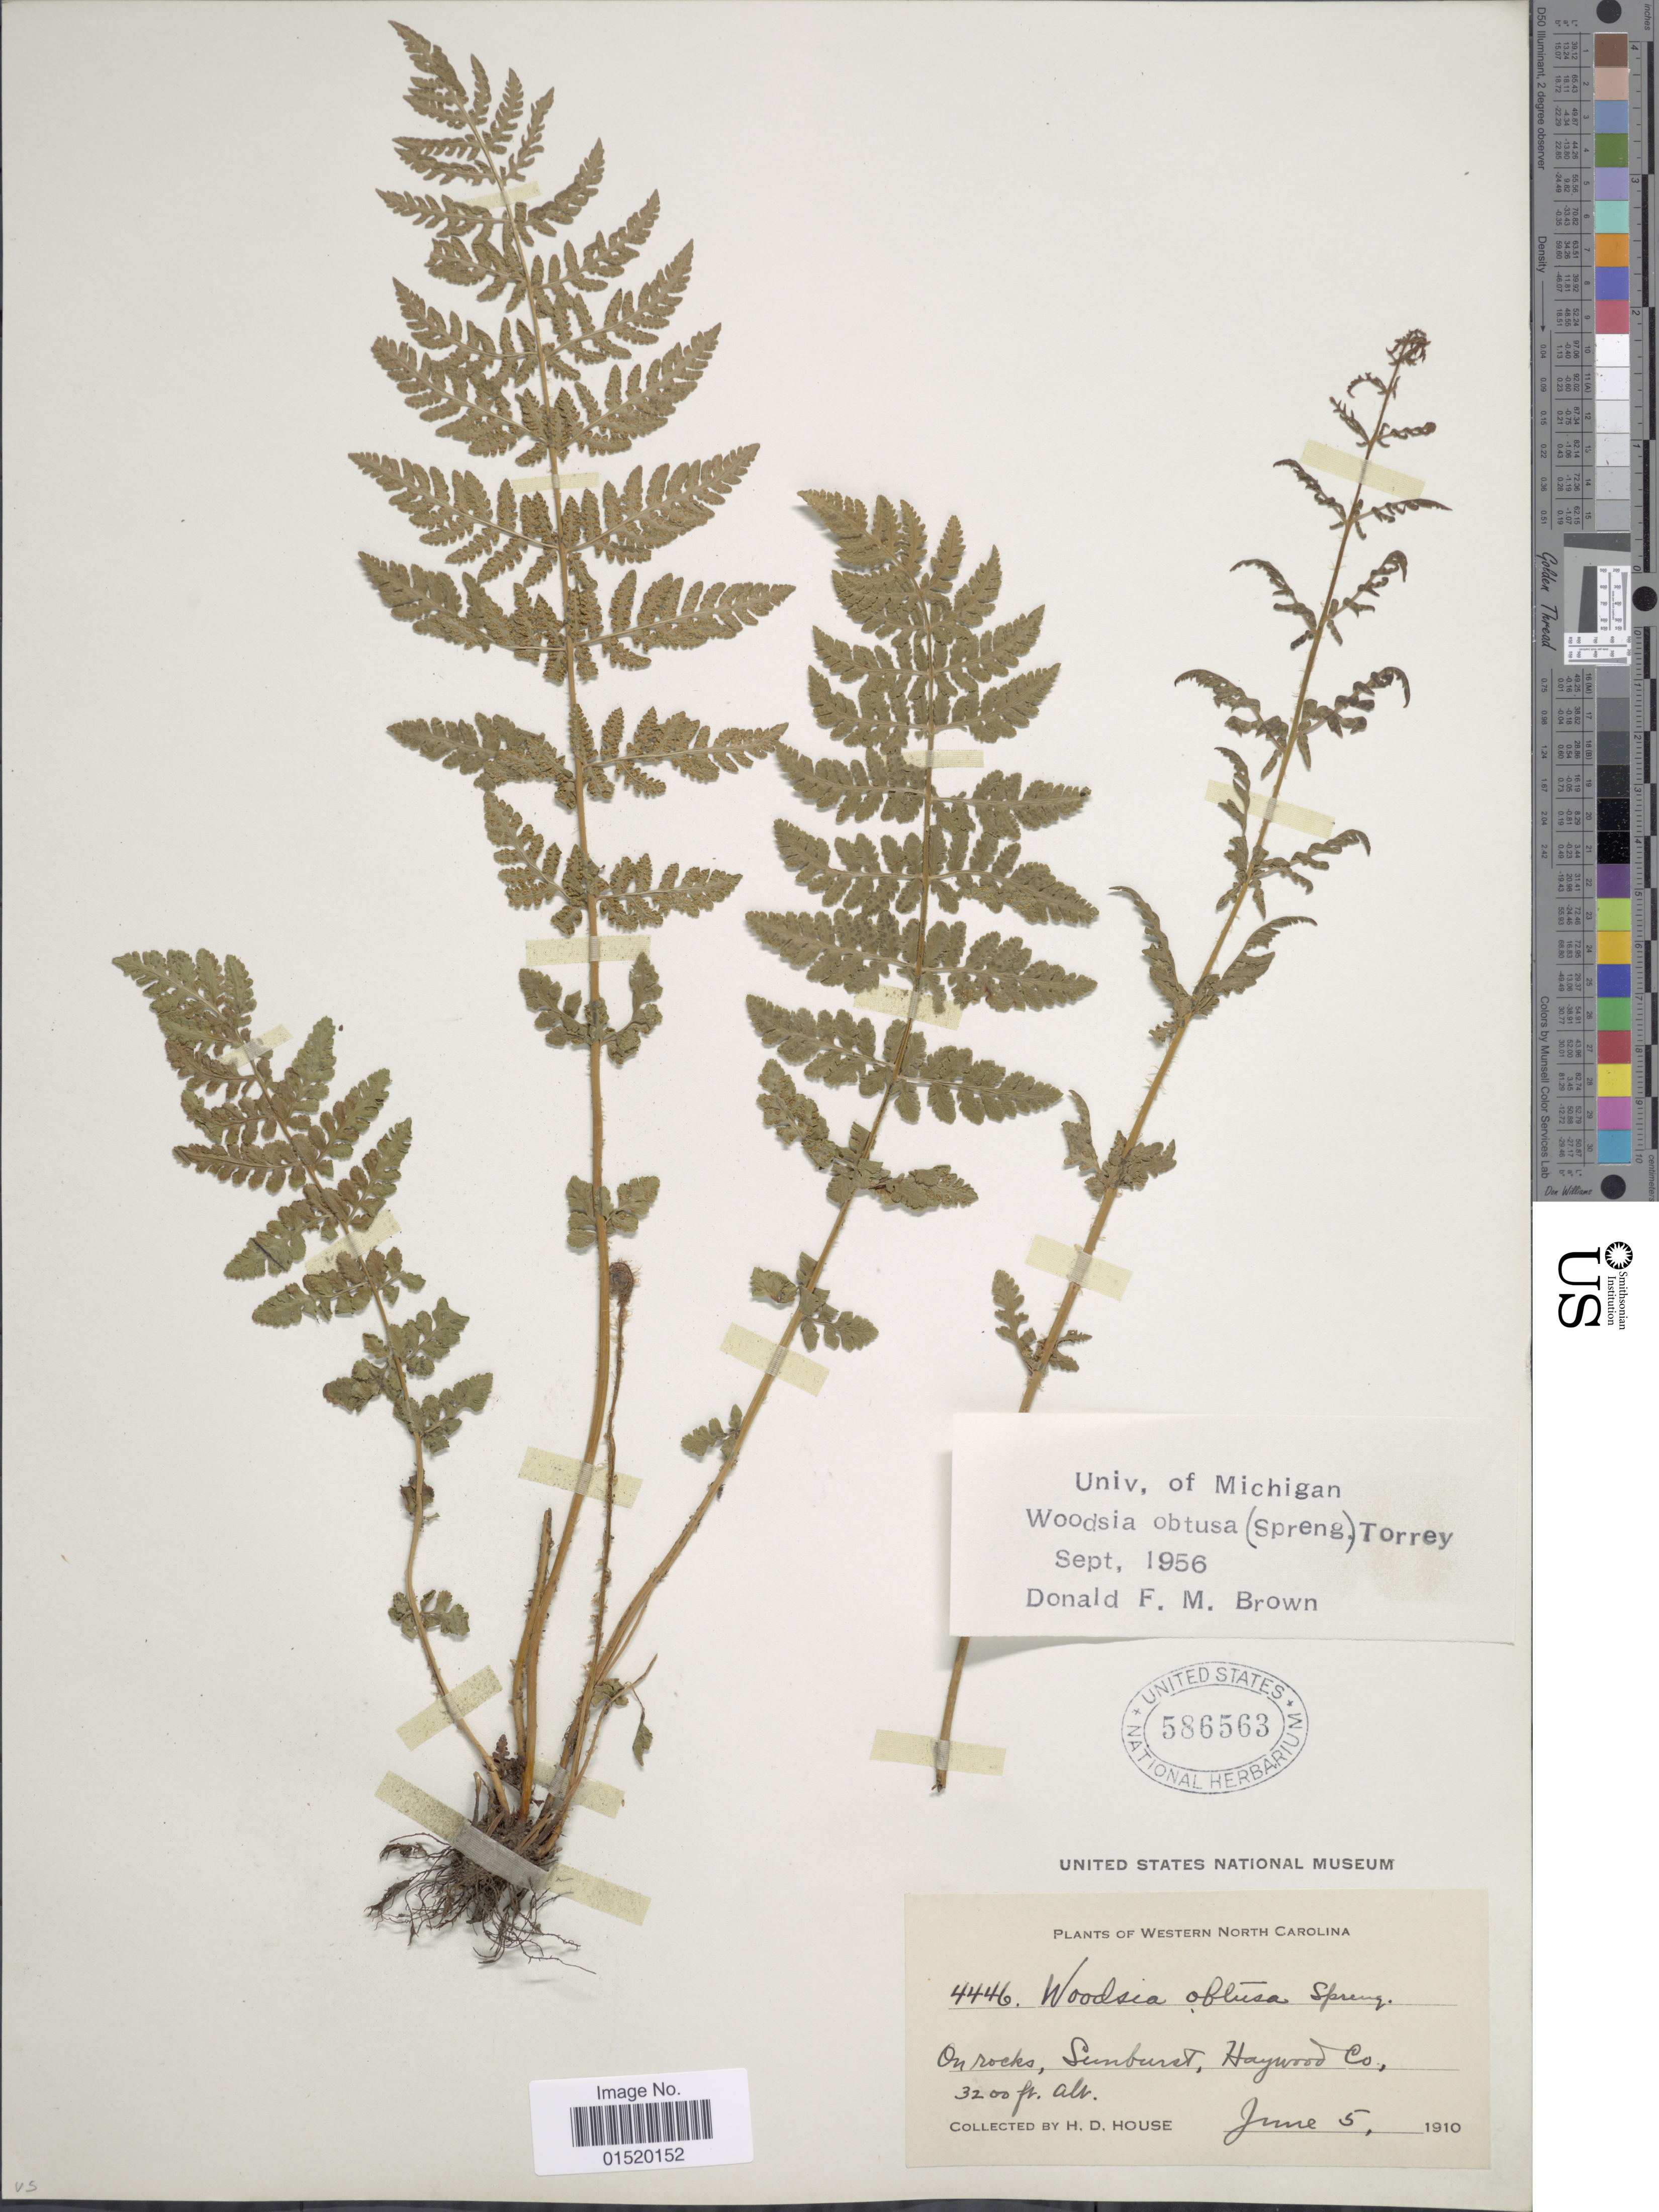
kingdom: Plantae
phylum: Tracheophyta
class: Polypodiopsida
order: Polypodiales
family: Woodsiaceae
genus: Woodsia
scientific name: Woodsia obtusa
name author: (Spreng.) Torr.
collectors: H. D. House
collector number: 4446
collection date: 1910-06-05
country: United States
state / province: North Carolina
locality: Western North Carolina, On rocks, Sunburst, Haywood Co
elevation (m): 975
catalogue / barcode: US 586563